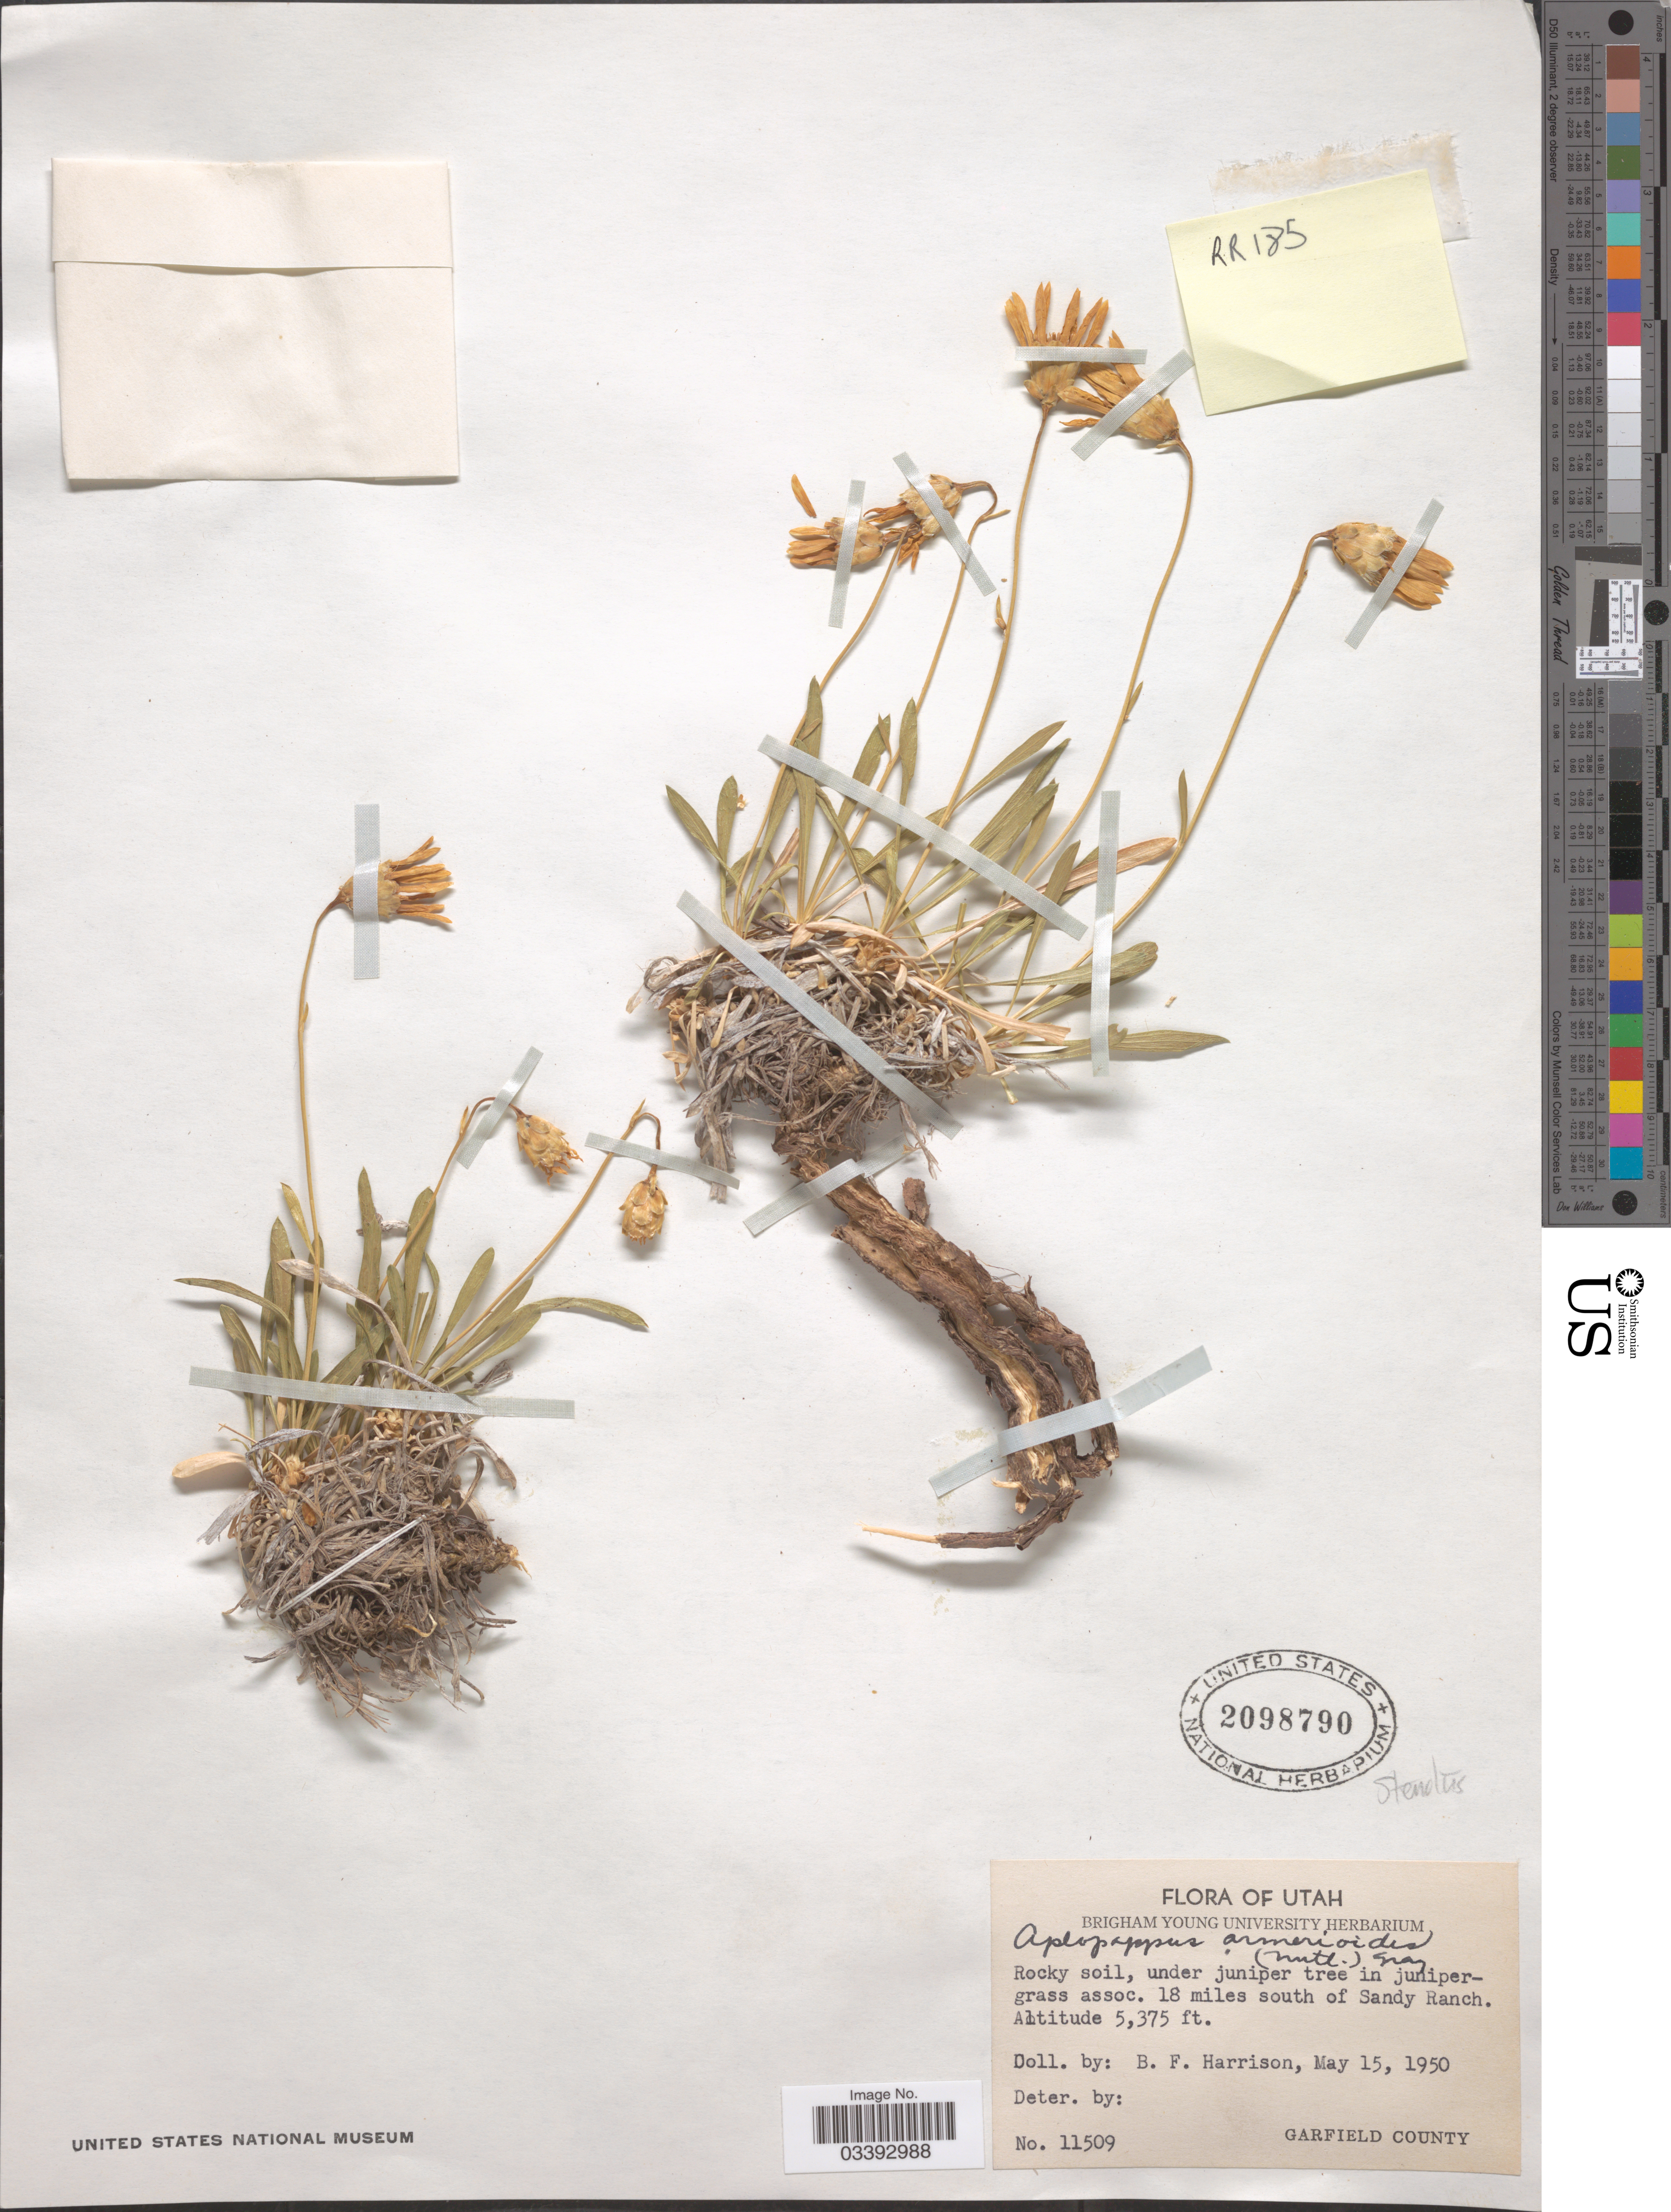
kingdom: Plantae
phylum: Tracheophyta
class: Magnoliopsida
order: Asterales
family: Asteraceae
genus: Stenotus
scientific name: Stenotus armerioides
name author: Nutt.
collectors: B. F. Harrison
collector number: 11509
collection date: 1950-05-15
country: United States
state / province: Utah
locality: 18 miles south of Sandy Ranch. Garfield County.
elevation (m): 1638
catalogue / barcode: US 2098790